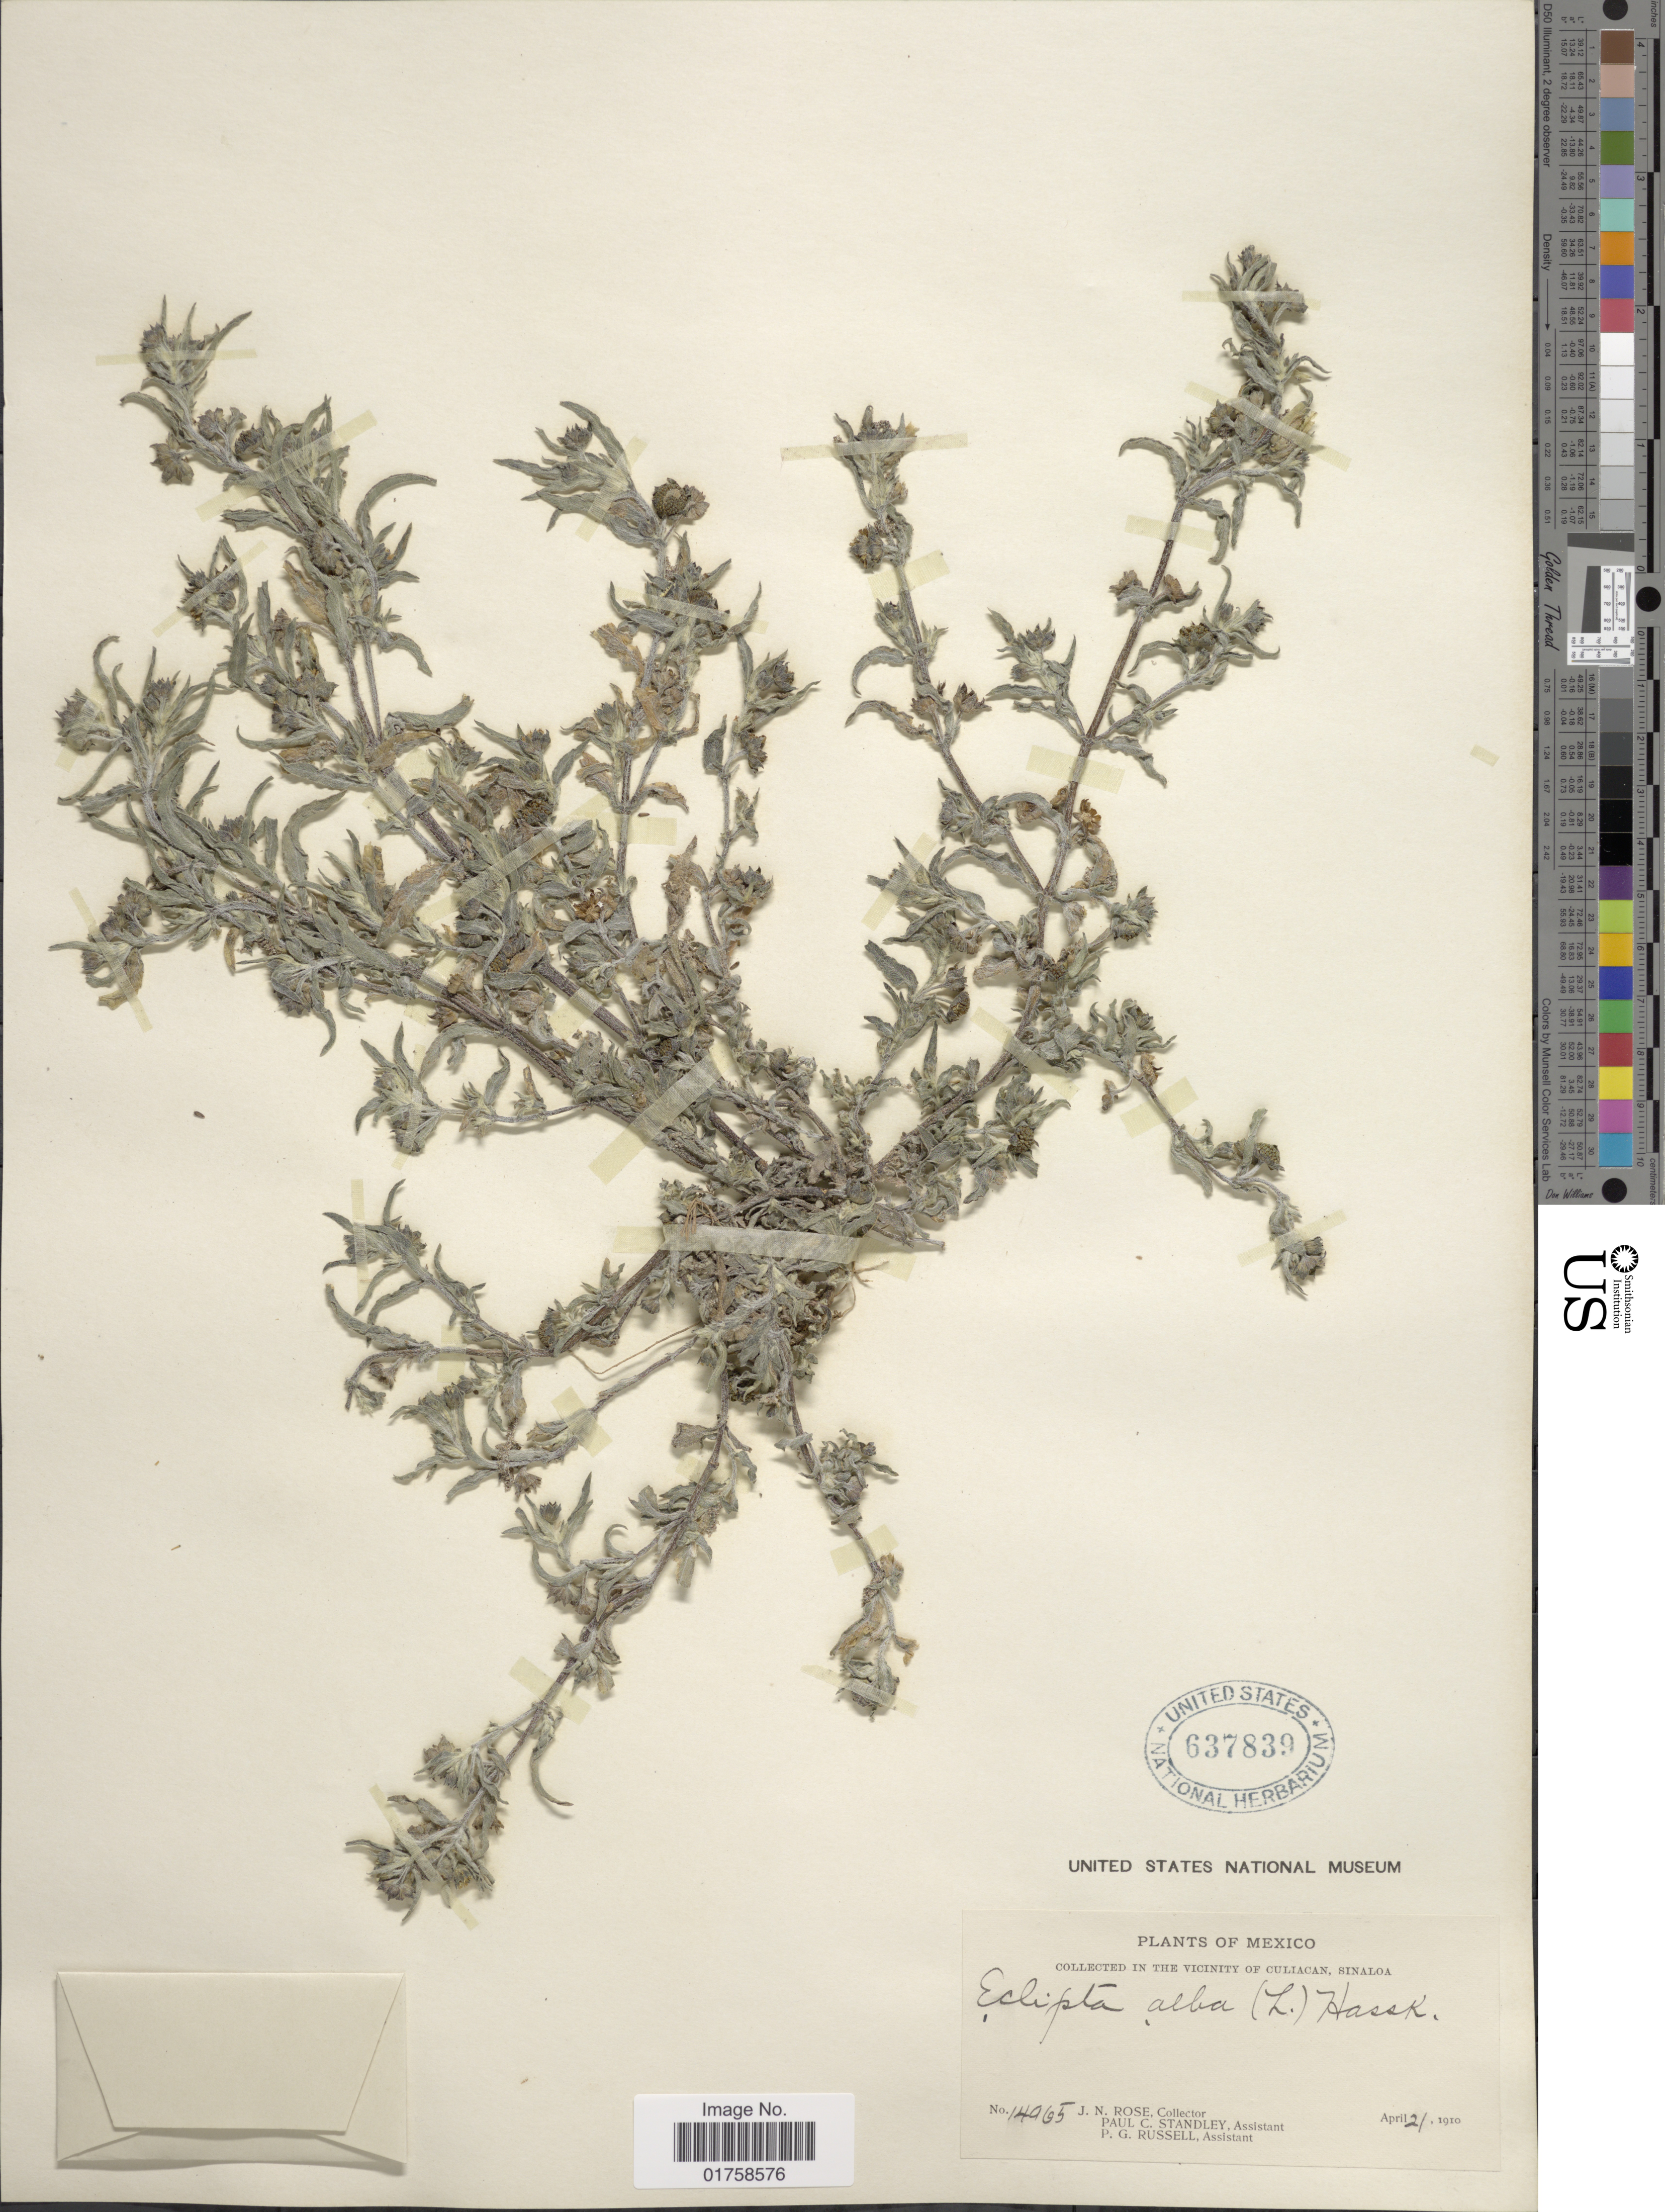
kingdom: Plantae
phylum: Tracheophyta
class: Magnoliopsida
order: Asterales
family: Asteraceae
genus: Eclipta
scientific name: Eclipta alba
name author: (L.) Hassk.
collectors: J. N. Rose, P. C. Standley & P. G. Russell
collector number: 14965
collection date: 1910-04-21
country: Mexico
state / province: Sinaloa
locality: Mexico. In the vicinity of Culiacan Sinaloa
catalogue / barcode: US 637839